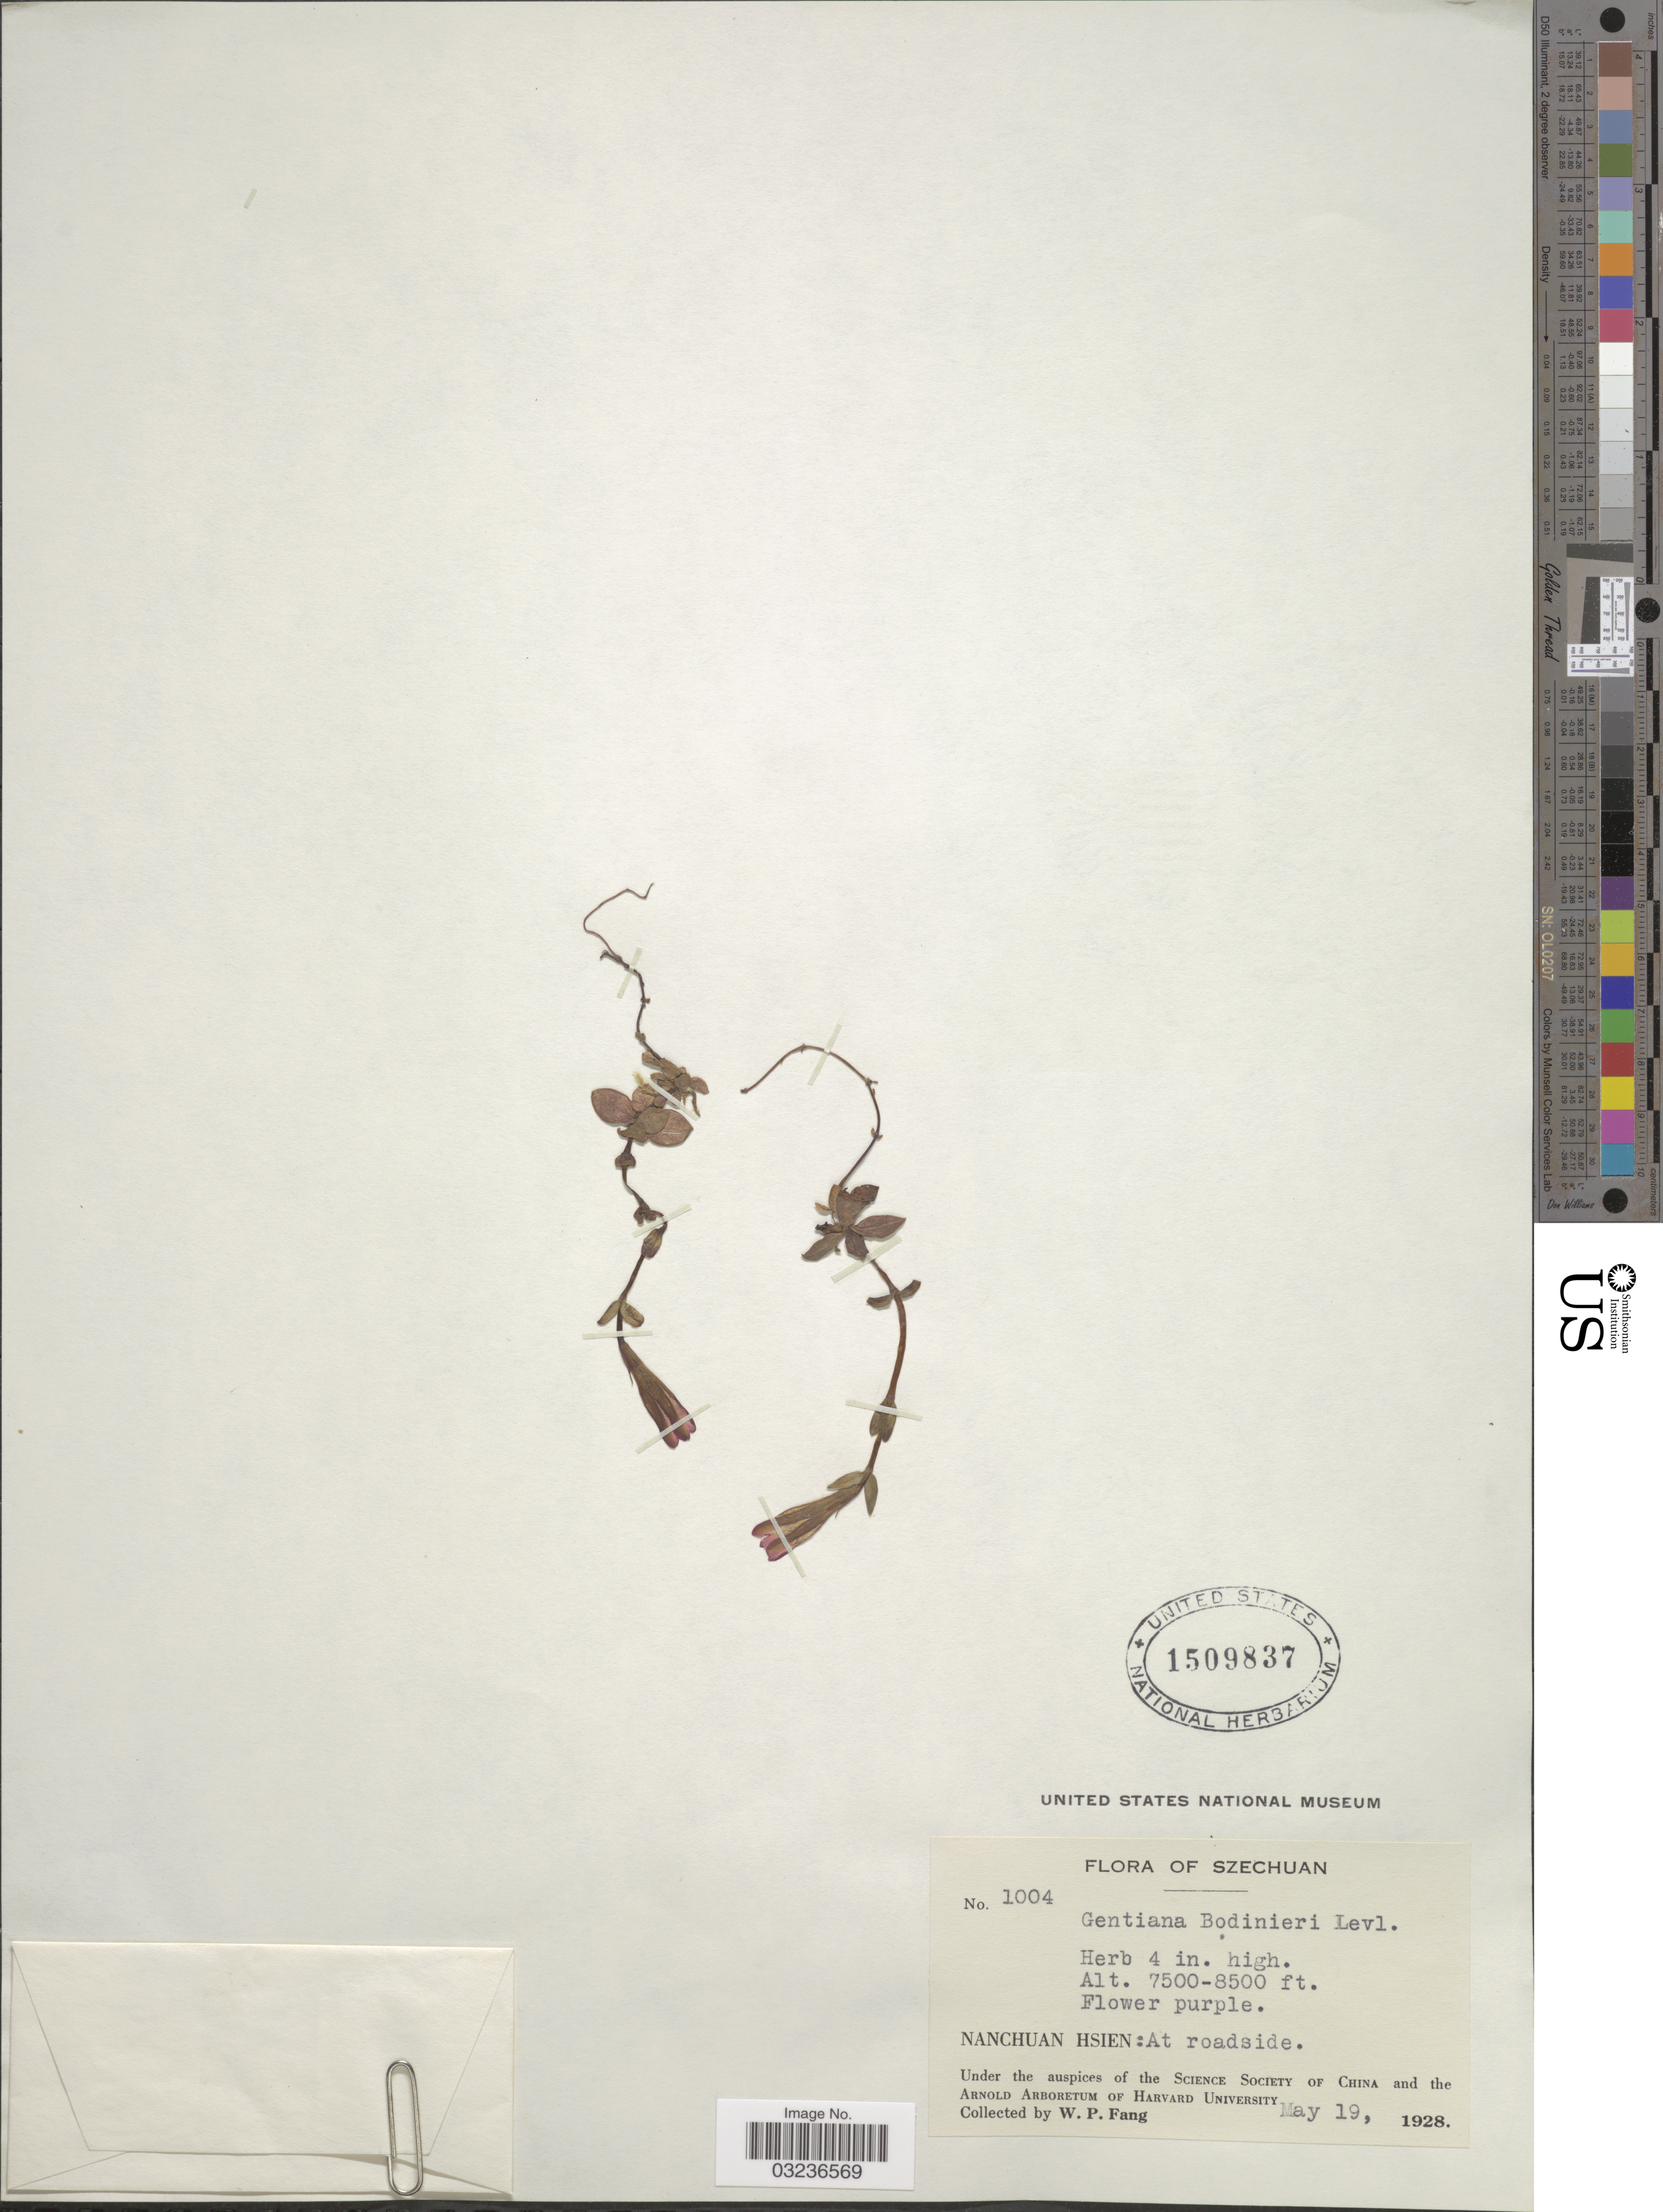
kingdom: Plantae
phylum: Tracheophyta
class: Magnoliopsida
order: Gentianales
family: Gentianaceae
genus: Gentiana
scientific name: Gentiana bodinieri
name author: H. Lév.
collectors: W. P. Fang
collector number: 1004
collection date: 1928-05-19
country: China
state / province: Sichuan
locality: Szechuan. Nanchuan Hsien: At roadside.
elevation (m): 2286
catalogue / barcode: US 1509837